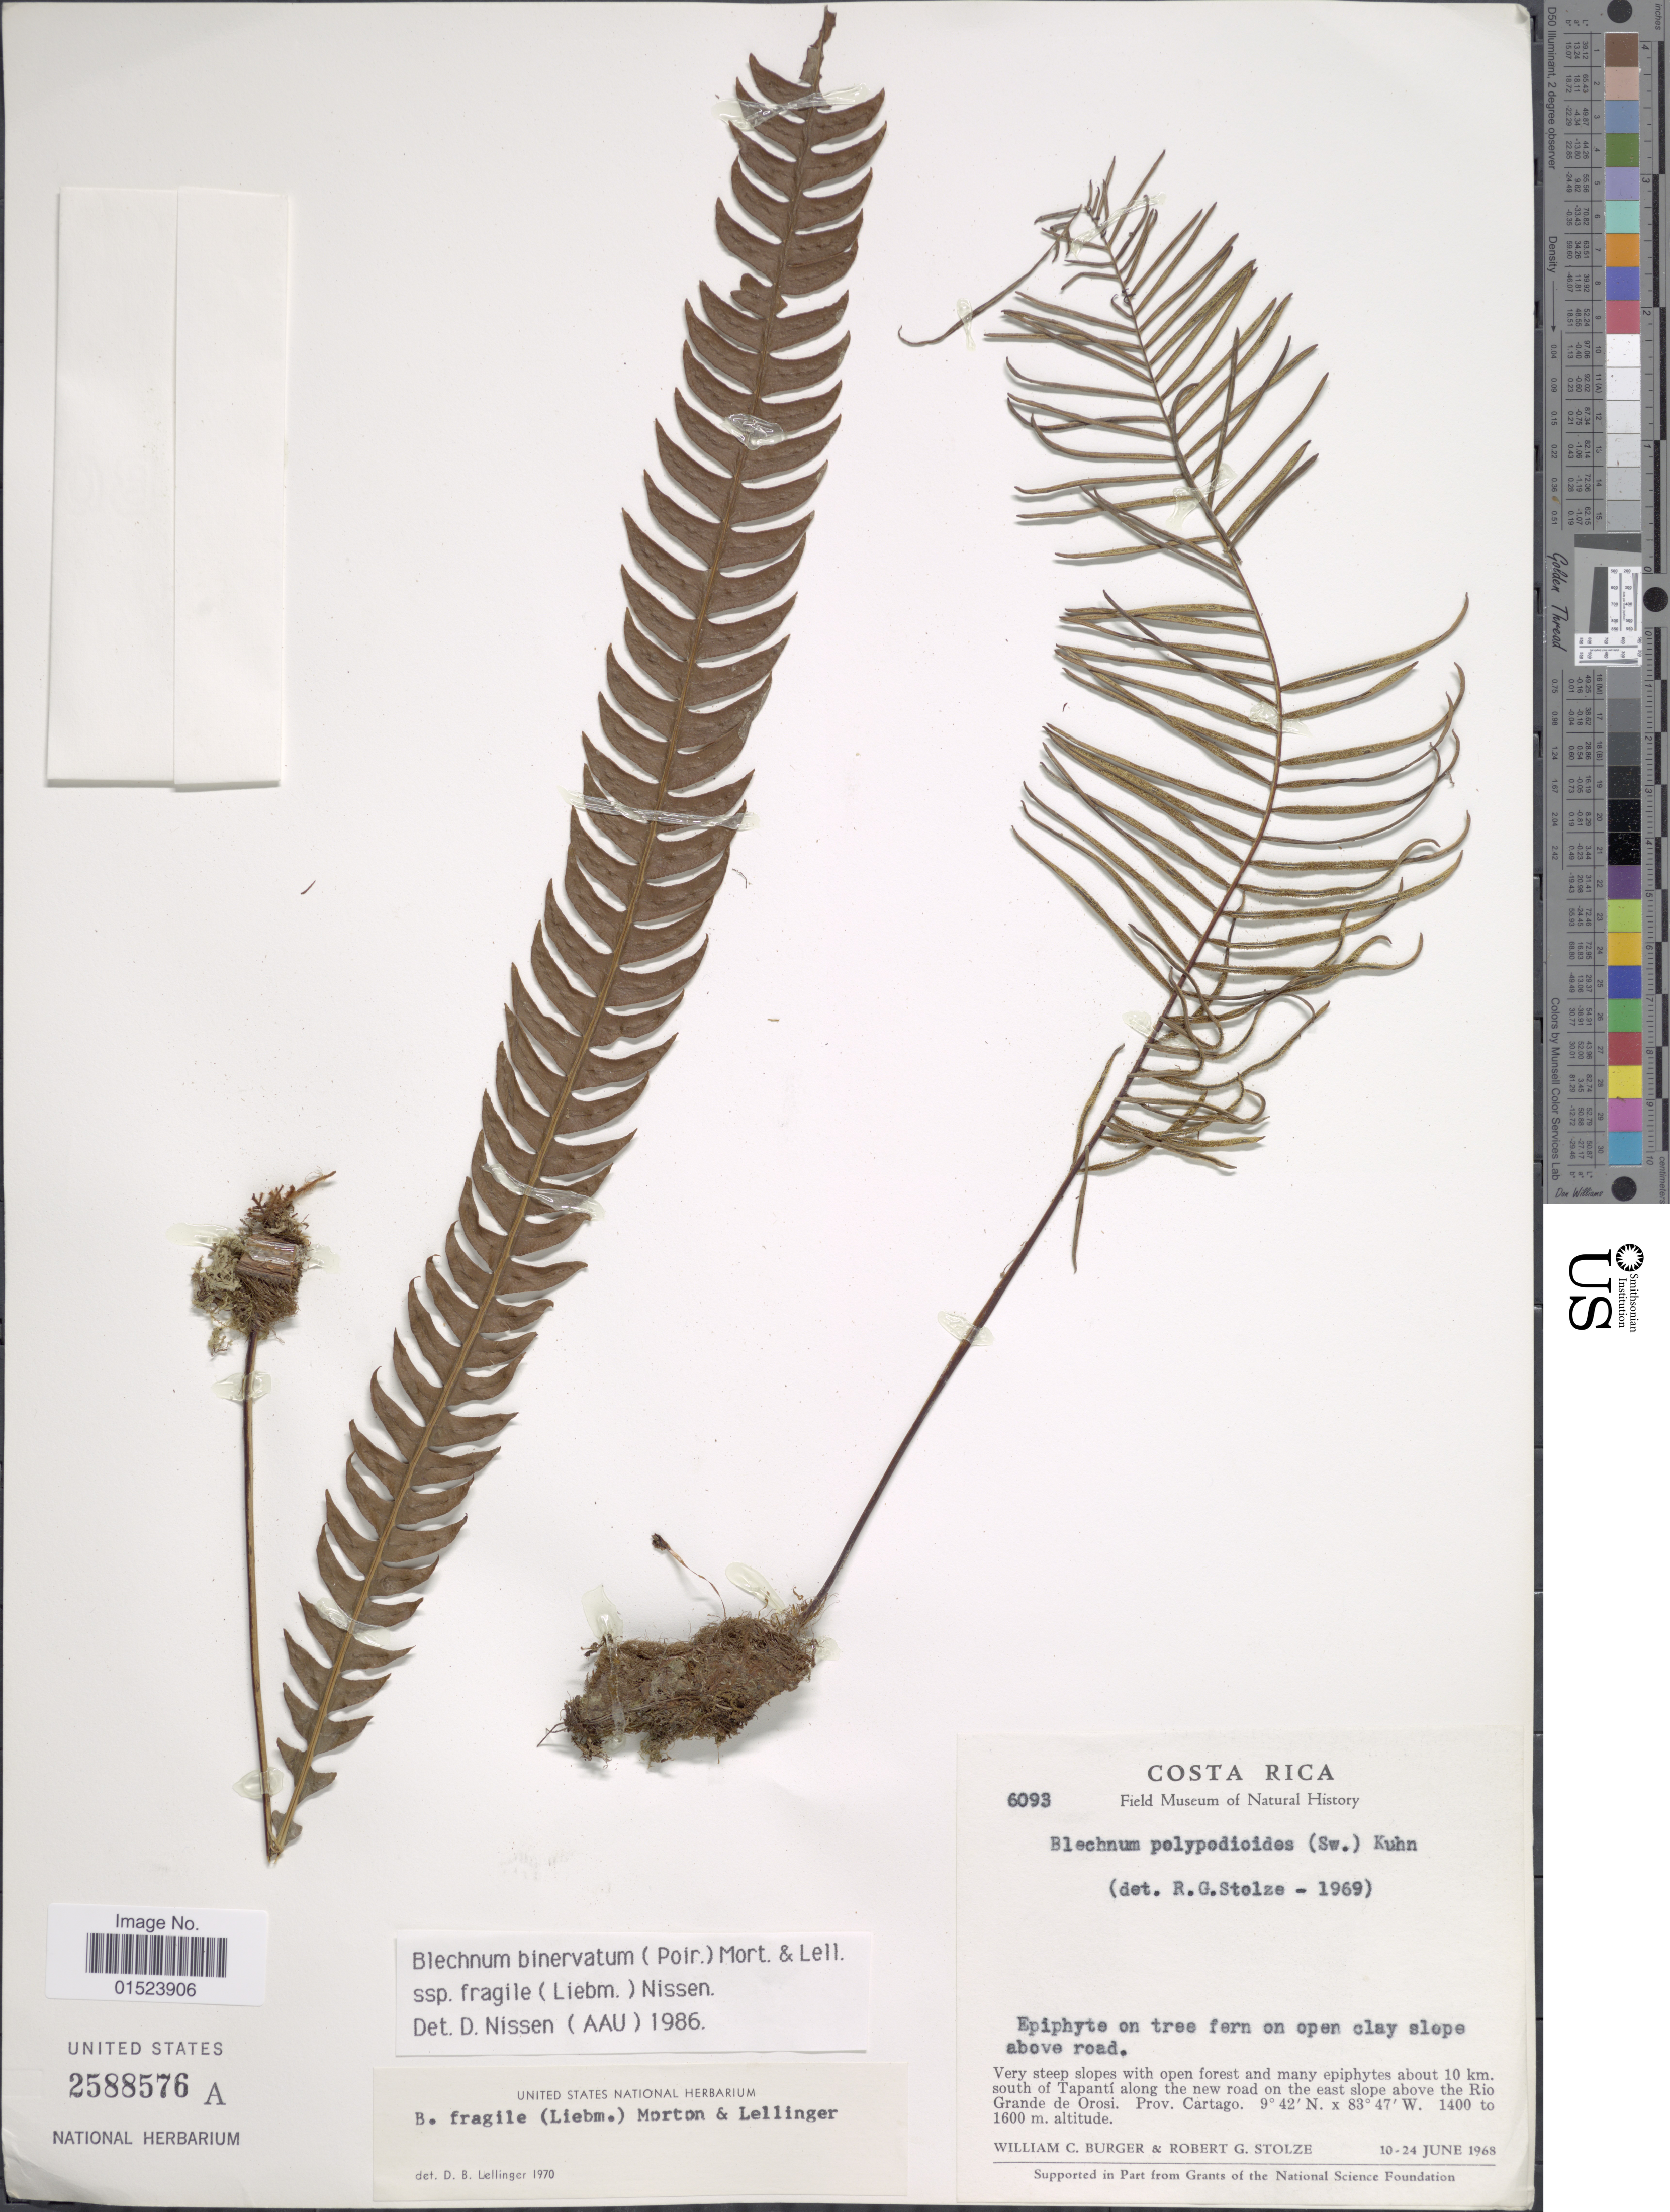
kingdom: Plantae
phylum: Tracheophyta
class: Polypodiopsida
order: Polypodiales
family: Blechnaceae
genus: Blechnum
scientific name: Blechnum fragile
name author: (Liebm.) C.V. Morton & Lellinger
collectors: W. Burger & R. G. Stolze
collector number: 6093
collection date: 1968-06-10/1968-06-24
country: Costa Rica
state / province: Cartago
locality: Very steep slopes with open forest and many epiphytes about 10 km. south of Tapantí along the new road on the east slope above the Rio Grande de Orosi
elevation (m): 1400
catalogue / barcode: US 2588576A